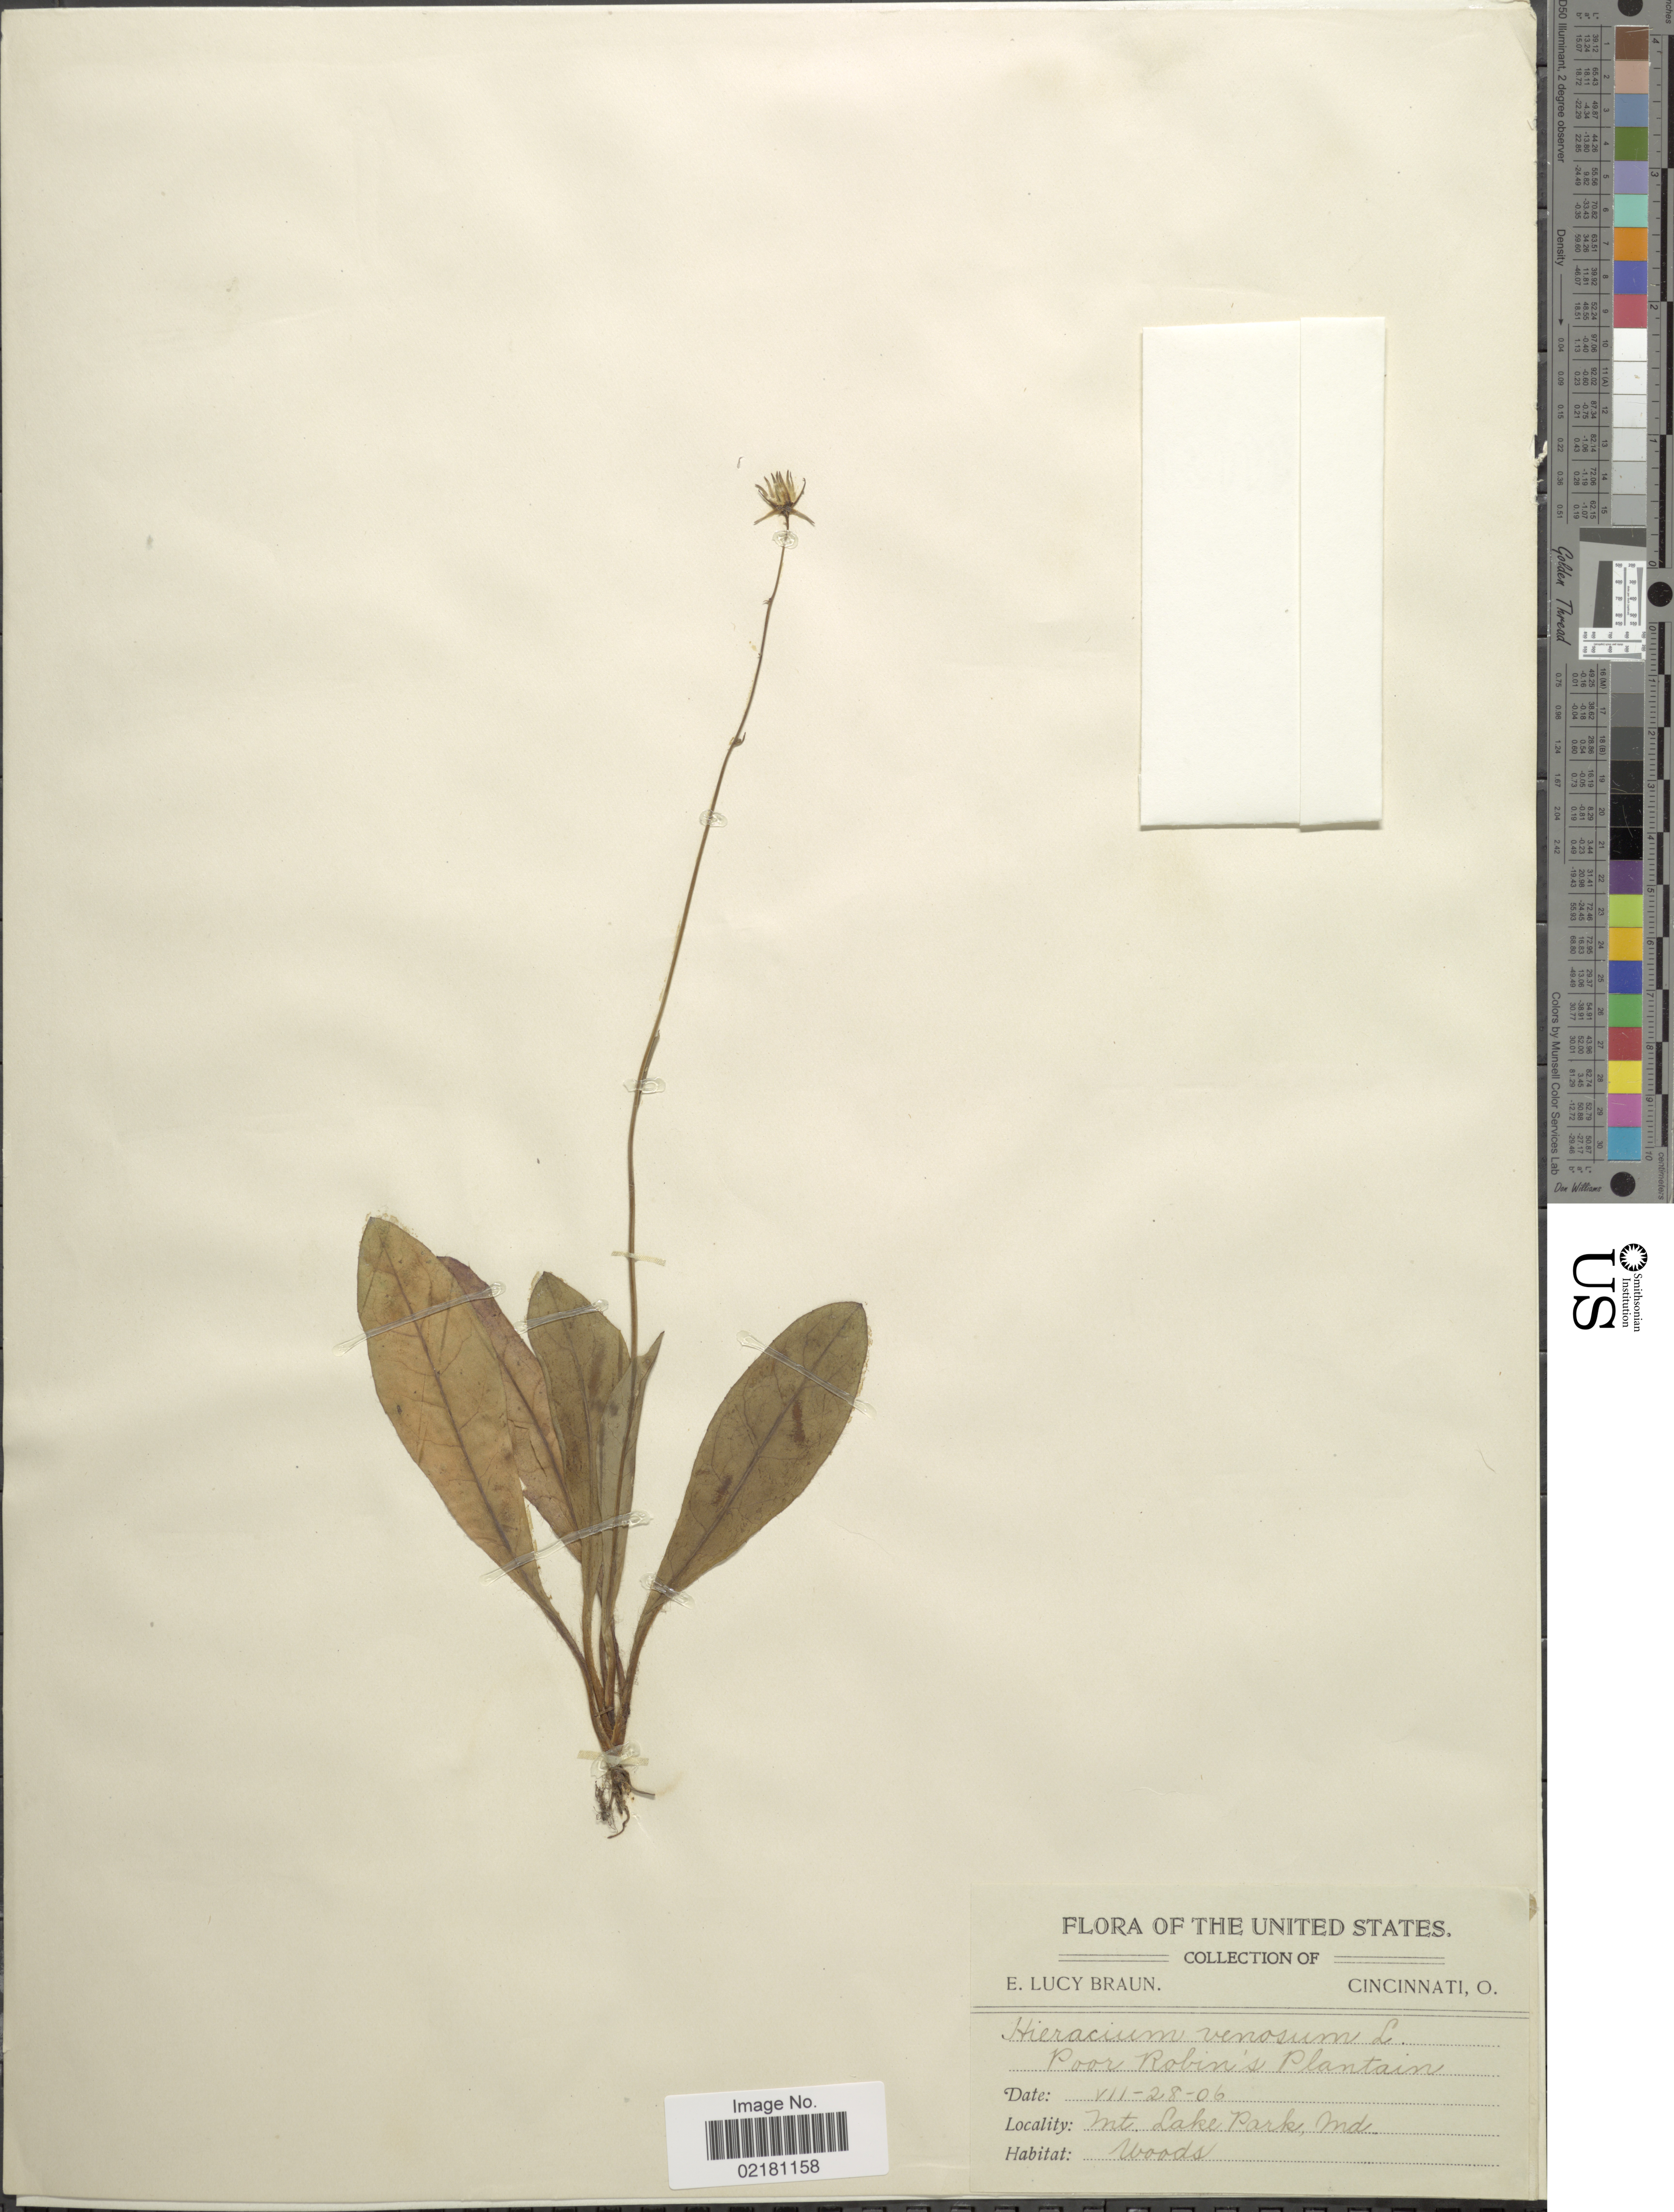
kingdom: Plantae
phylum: Tracheophyta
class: Magnoliopsida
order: Asterales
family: Asteraceae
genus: Hieracium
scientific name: Hieracium venosum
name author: L.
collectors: E. L. Braun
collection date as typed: Transcribed d/m/y: 28/7/06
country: United States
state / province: Maryland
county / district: Garrett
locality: Mt. Lake Park, Md.